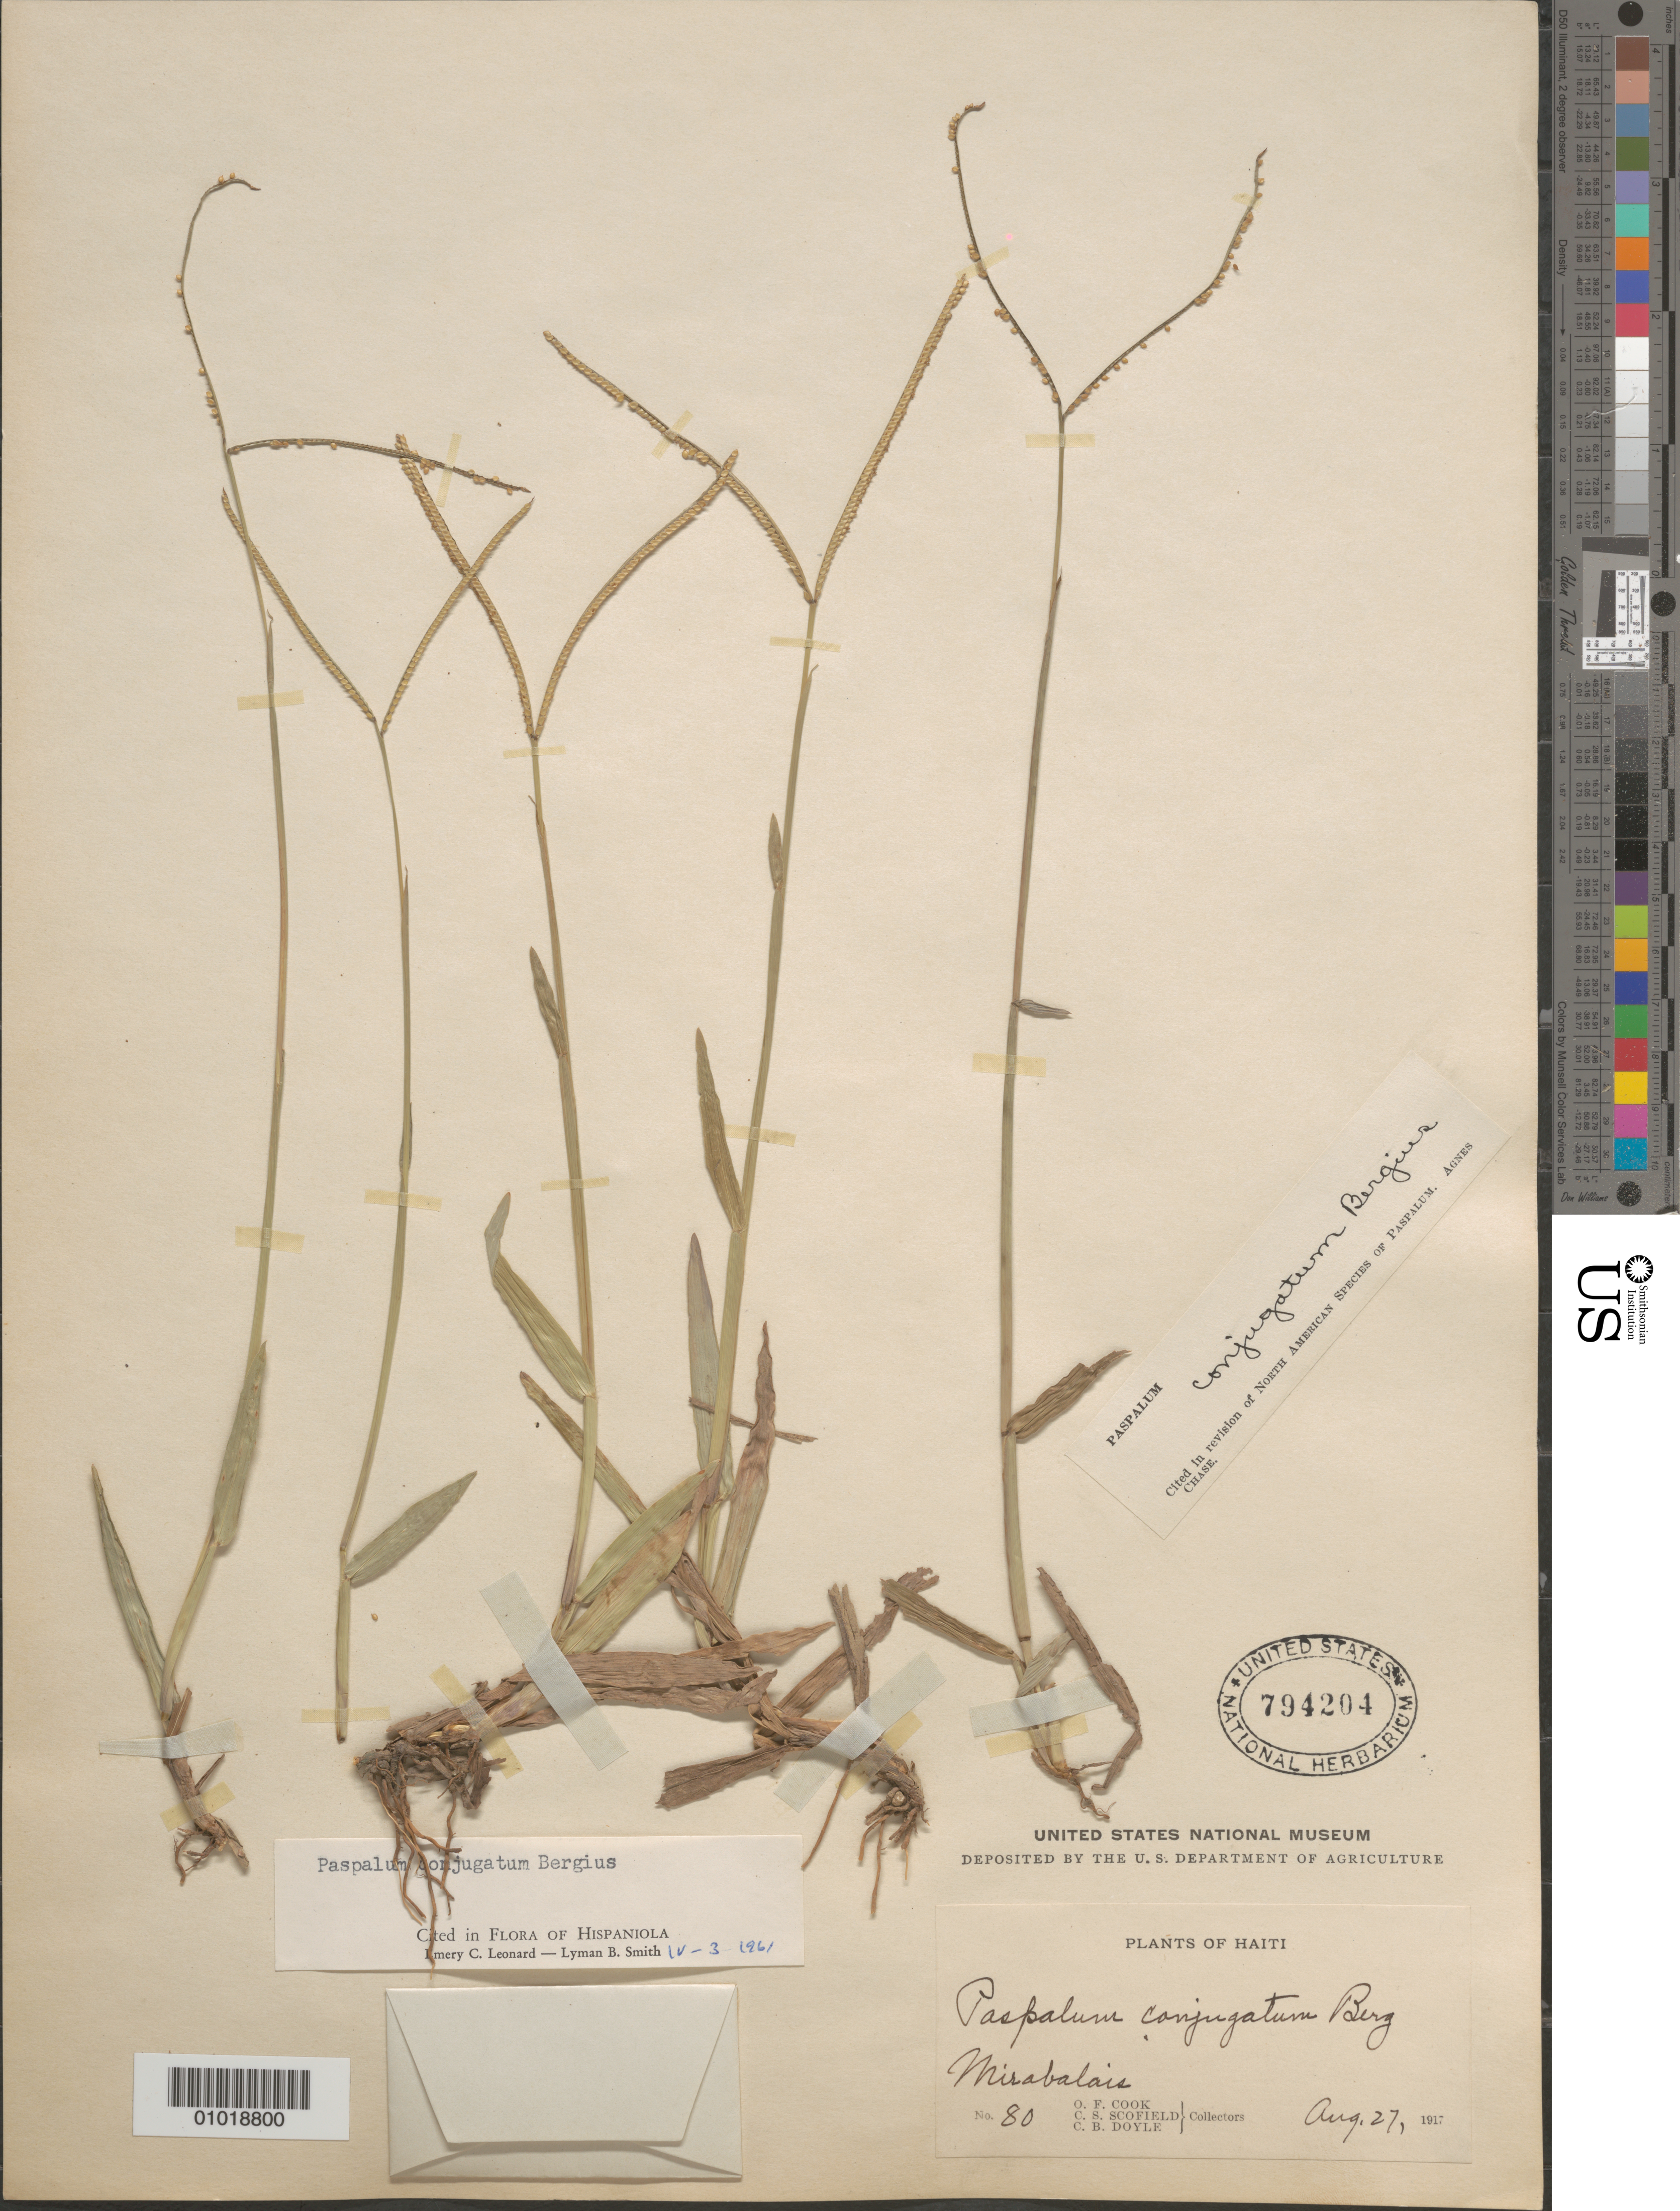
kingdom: Plantae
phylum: Tracheophyta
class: Liliopsida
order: Poales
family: Poaceae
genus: Paspalum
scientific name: Paspalum conjugatum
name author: P.J. Bergius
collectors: O. F. Cook, C. Scofield & C. Doyle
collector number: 80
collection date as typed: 27 Aug 1917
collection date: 1917-08-27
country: Haiti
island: Hispaniola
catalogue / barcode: US 794204